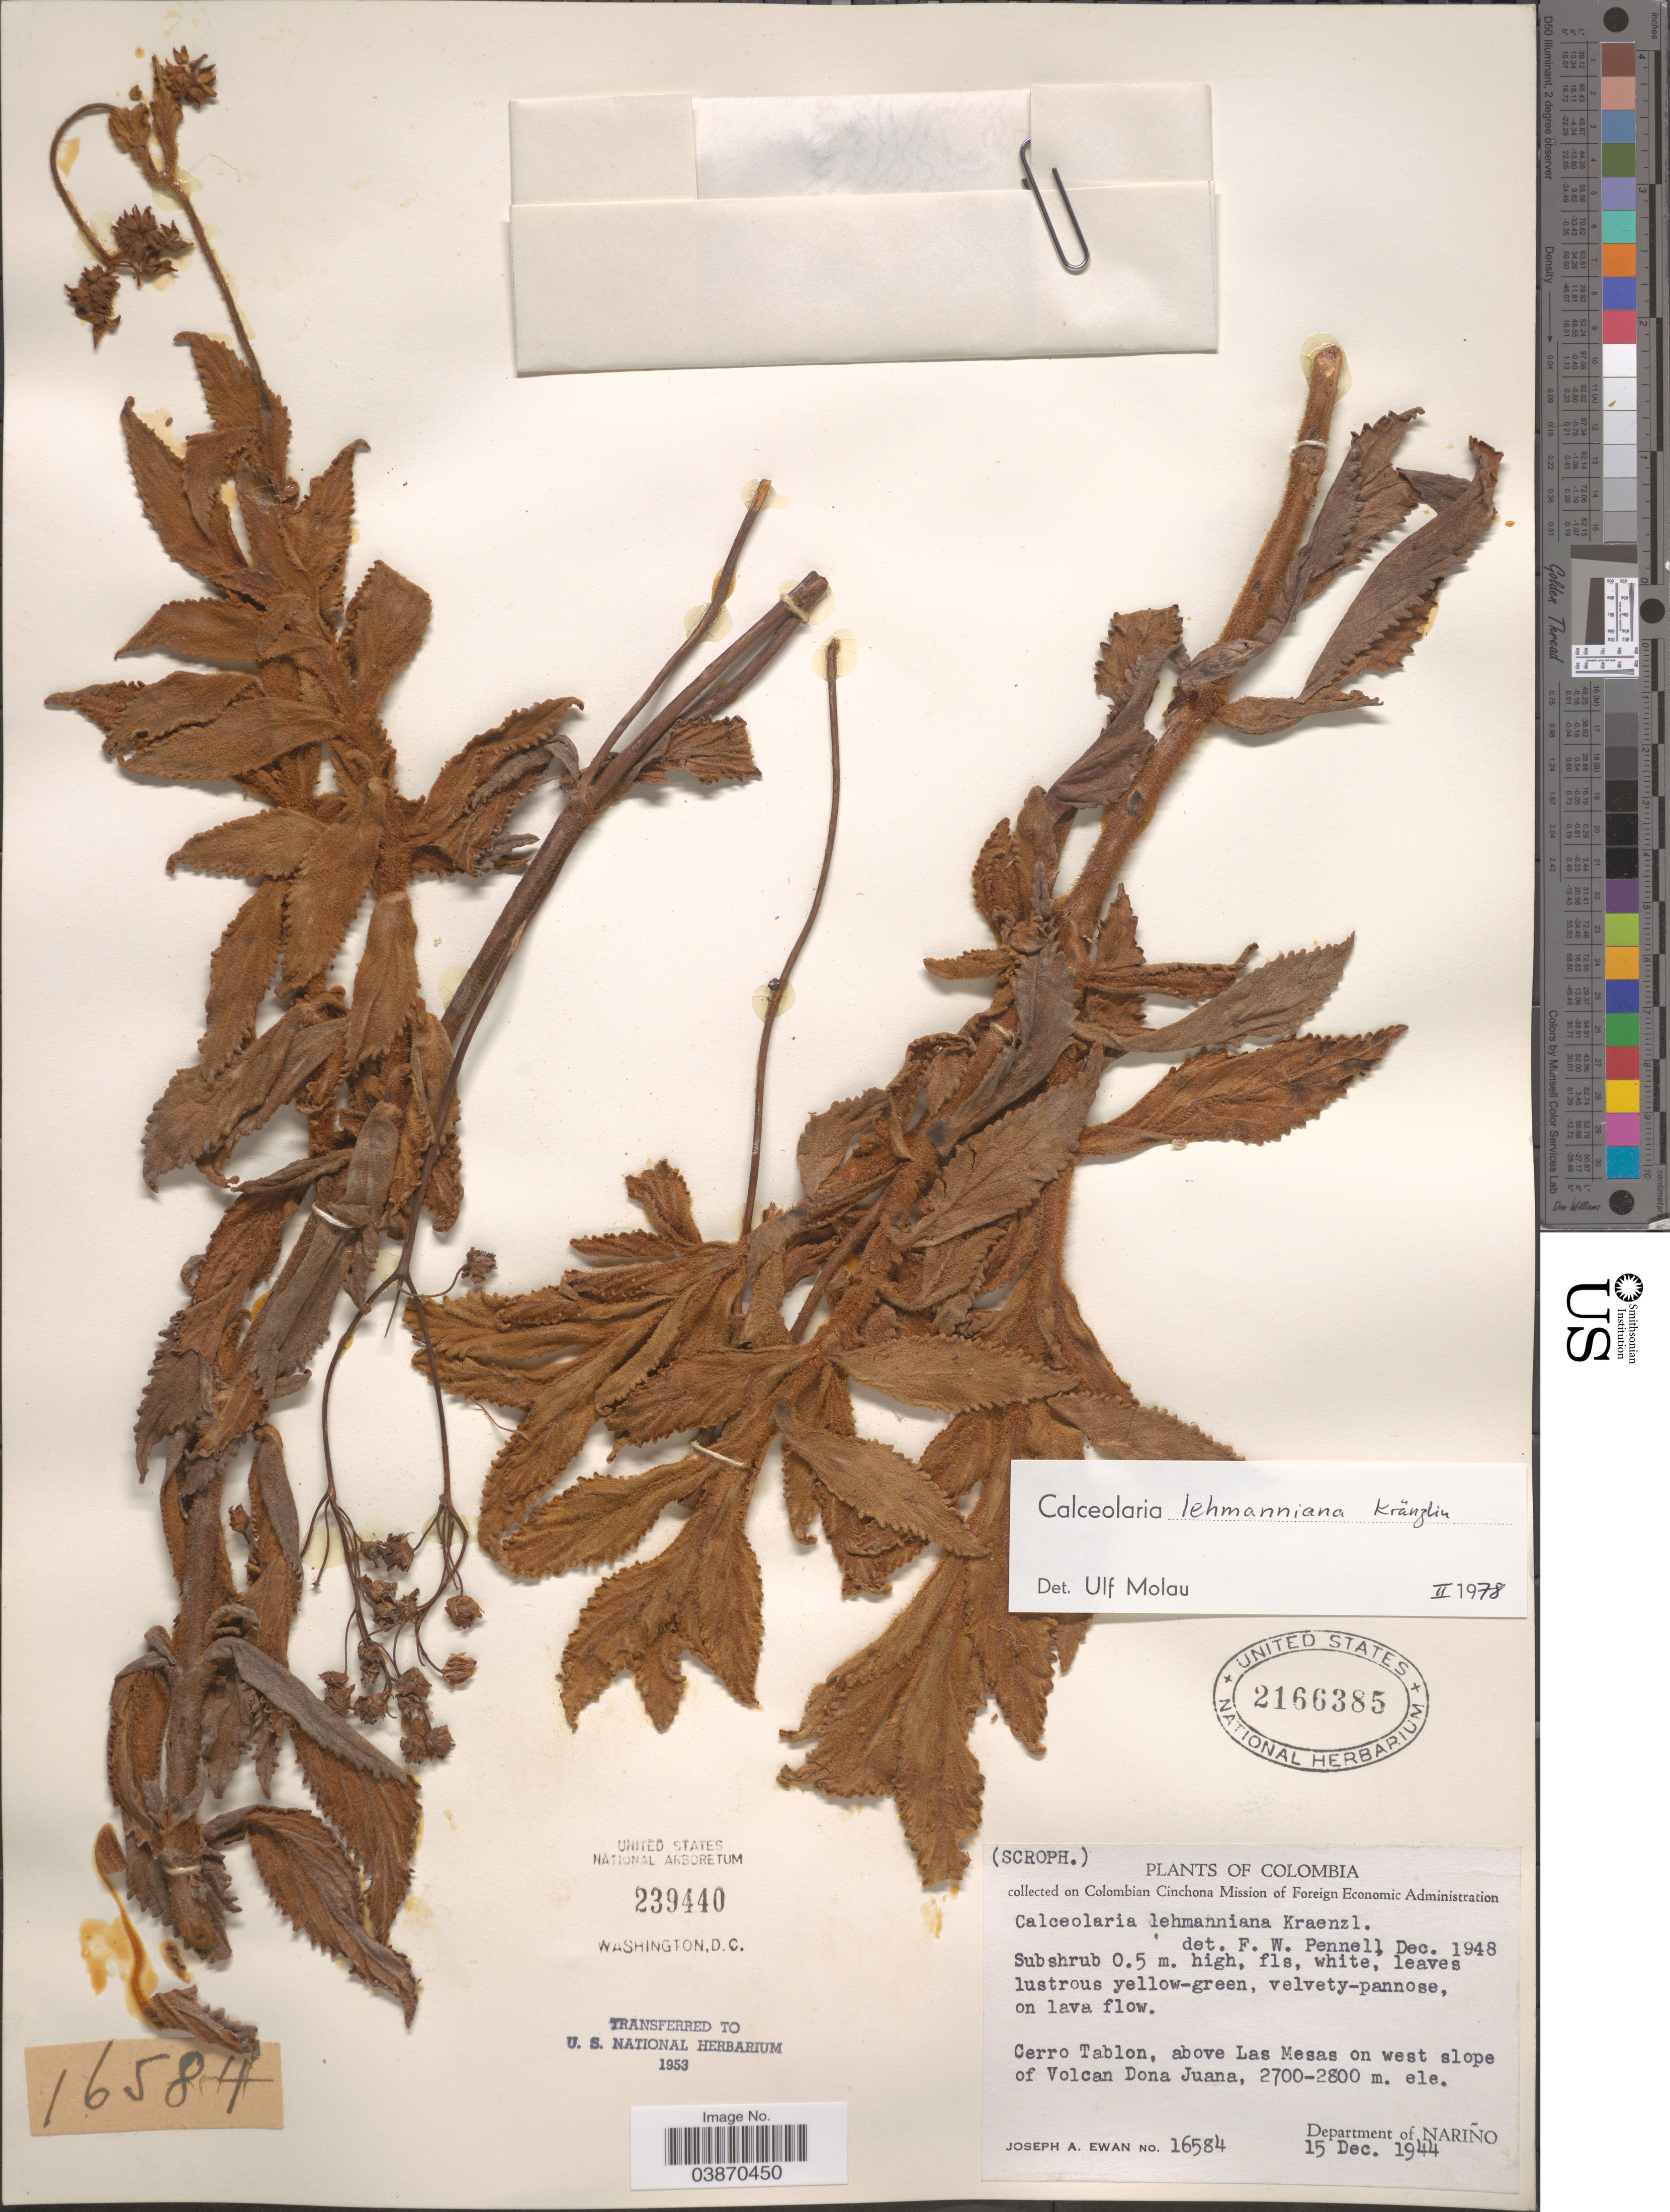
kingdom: Plantae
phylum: Tracheophyta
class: Magnoliopsida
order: Lamiales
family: Calceolariaceae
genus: Calceolaria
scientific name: Calceolaria lehmanniana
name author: Kraenzl.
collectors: J. A. Ewan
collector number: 16584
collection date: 1944-12-15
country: Colombia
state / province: Nariño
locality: Cerro Tablon, above Las Mesas on west slope of Volcan Dona Juana.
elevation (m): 2700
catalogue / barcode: US 2166385